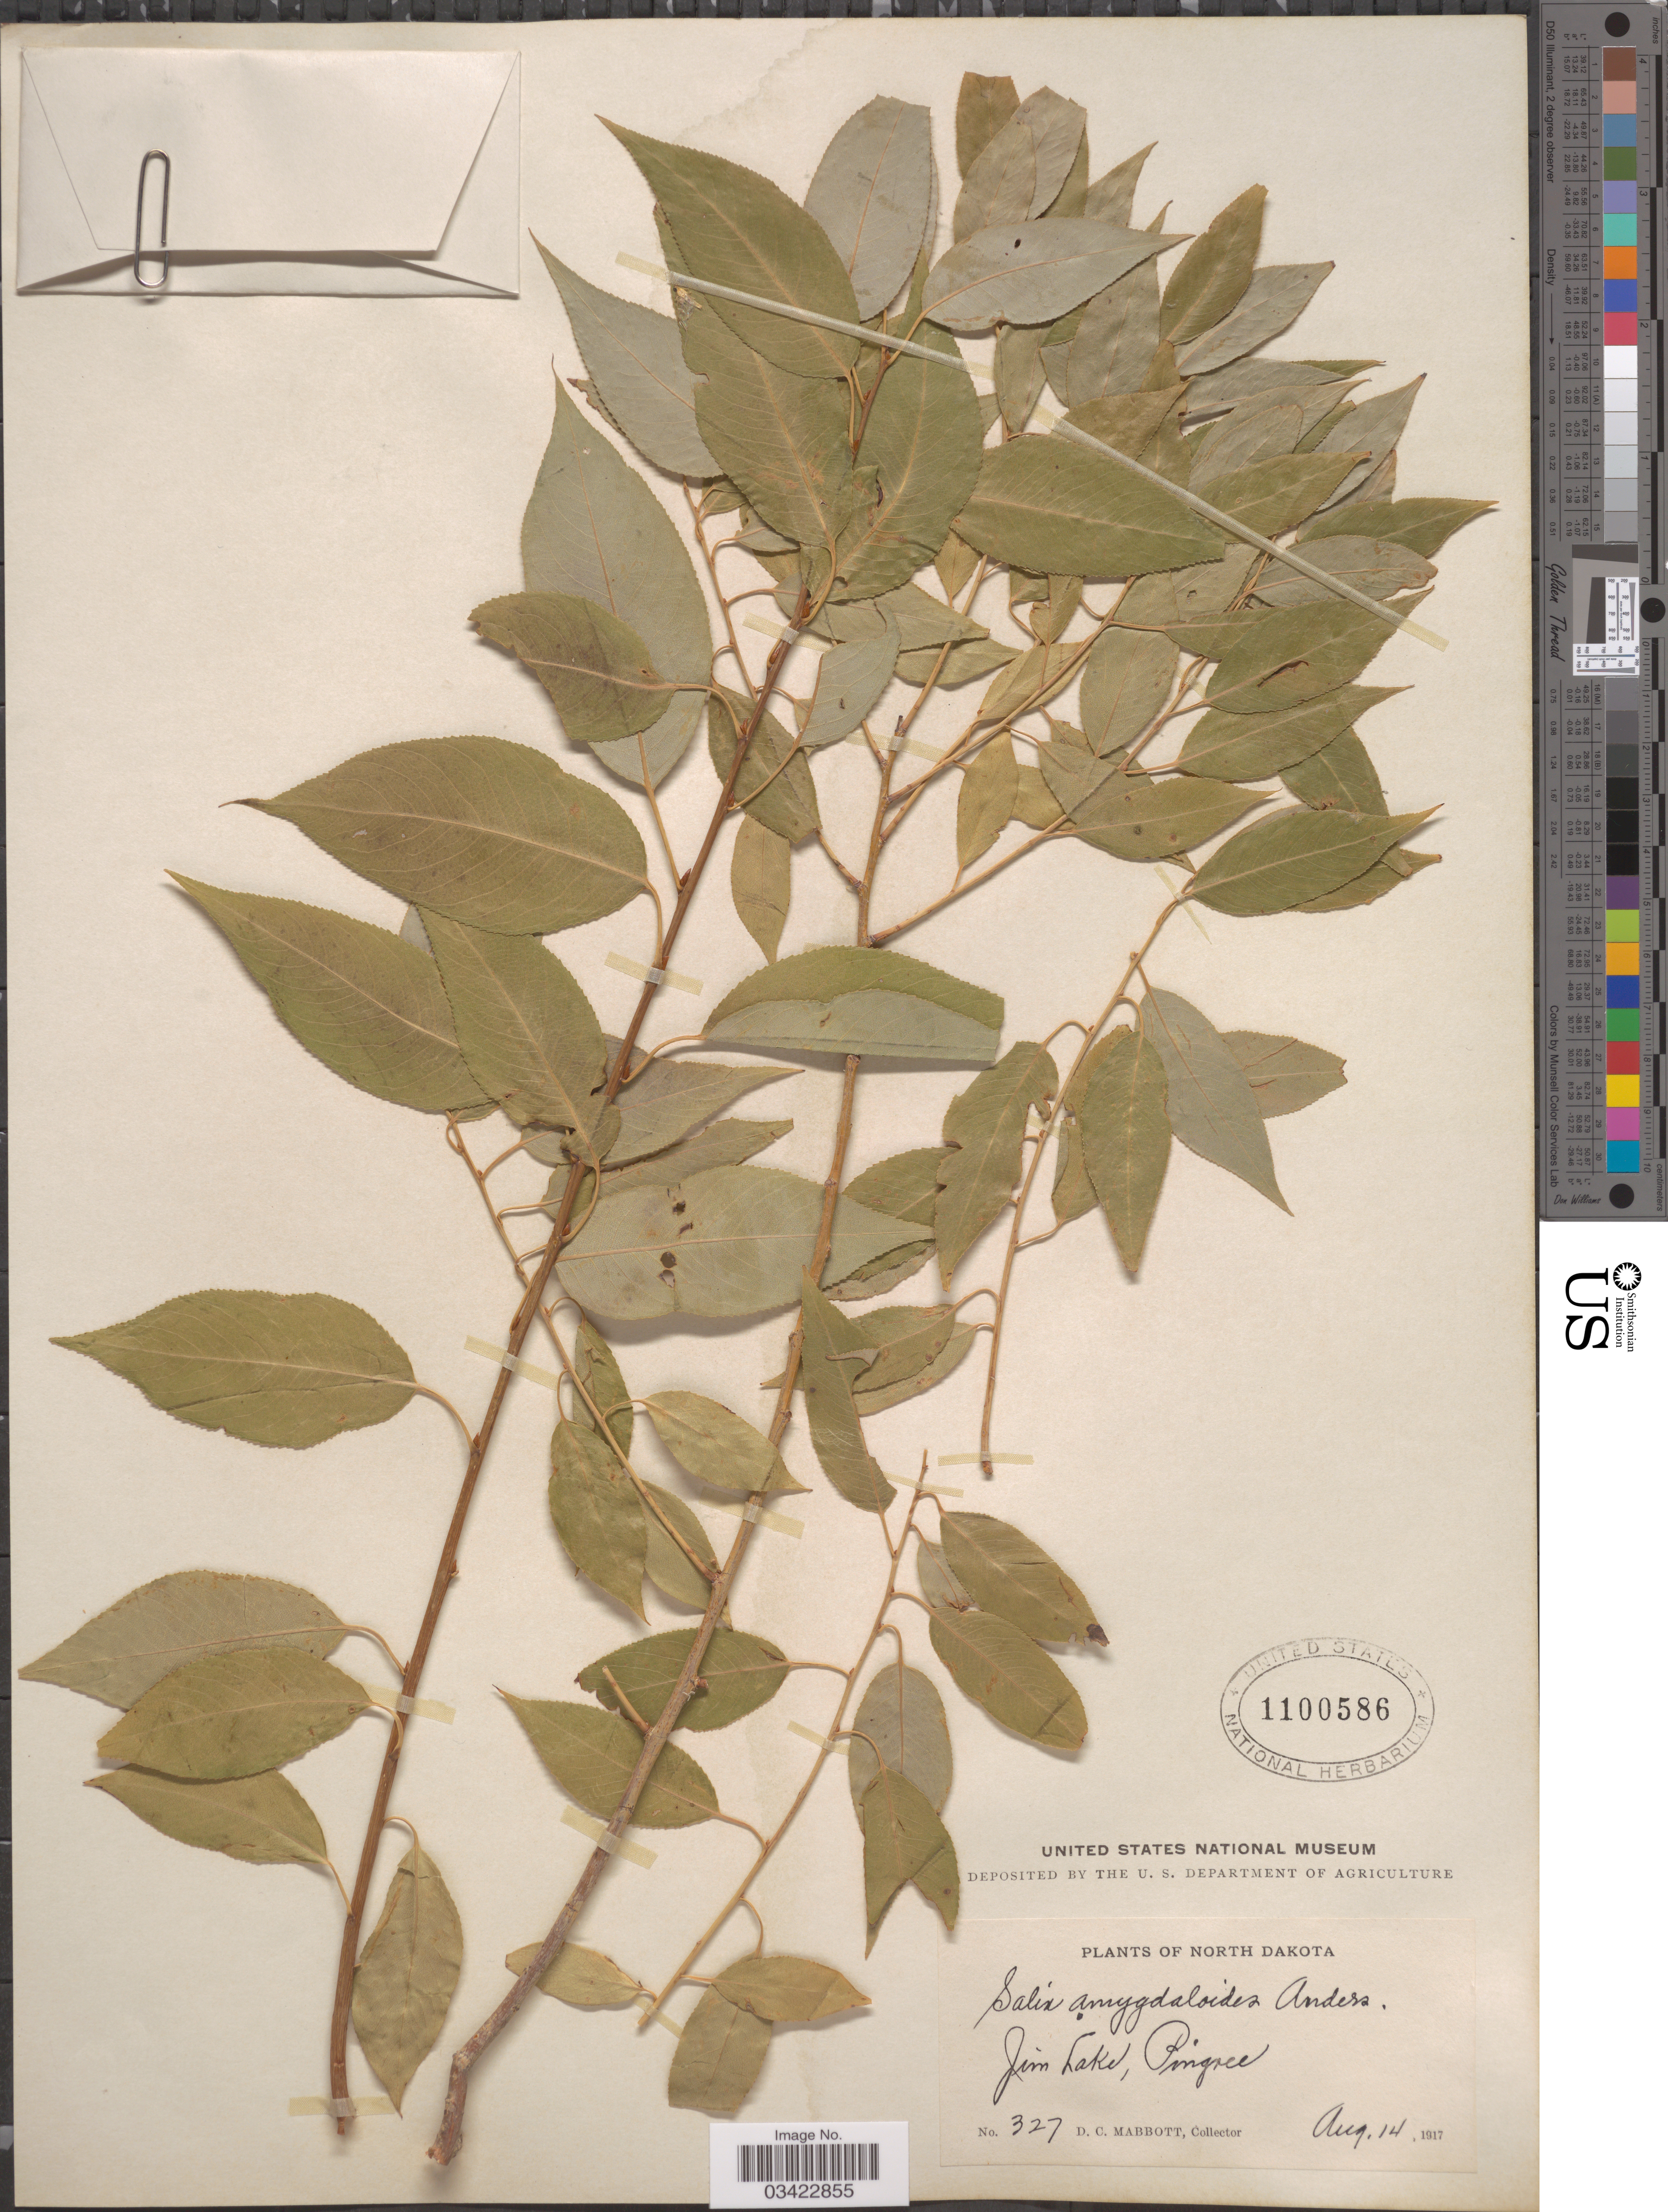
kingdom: Plantae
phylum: Tracheophyta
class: Magnoliopsida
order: Malpighiales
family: Salicaceae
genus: Salix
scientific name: Salix amygdaloides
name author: Andersson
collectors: D. Mabbott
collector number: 327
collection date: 1917-08-14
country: United States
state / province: North Dakota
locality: Jim Lake, Pingree.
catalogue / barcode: US 1100586